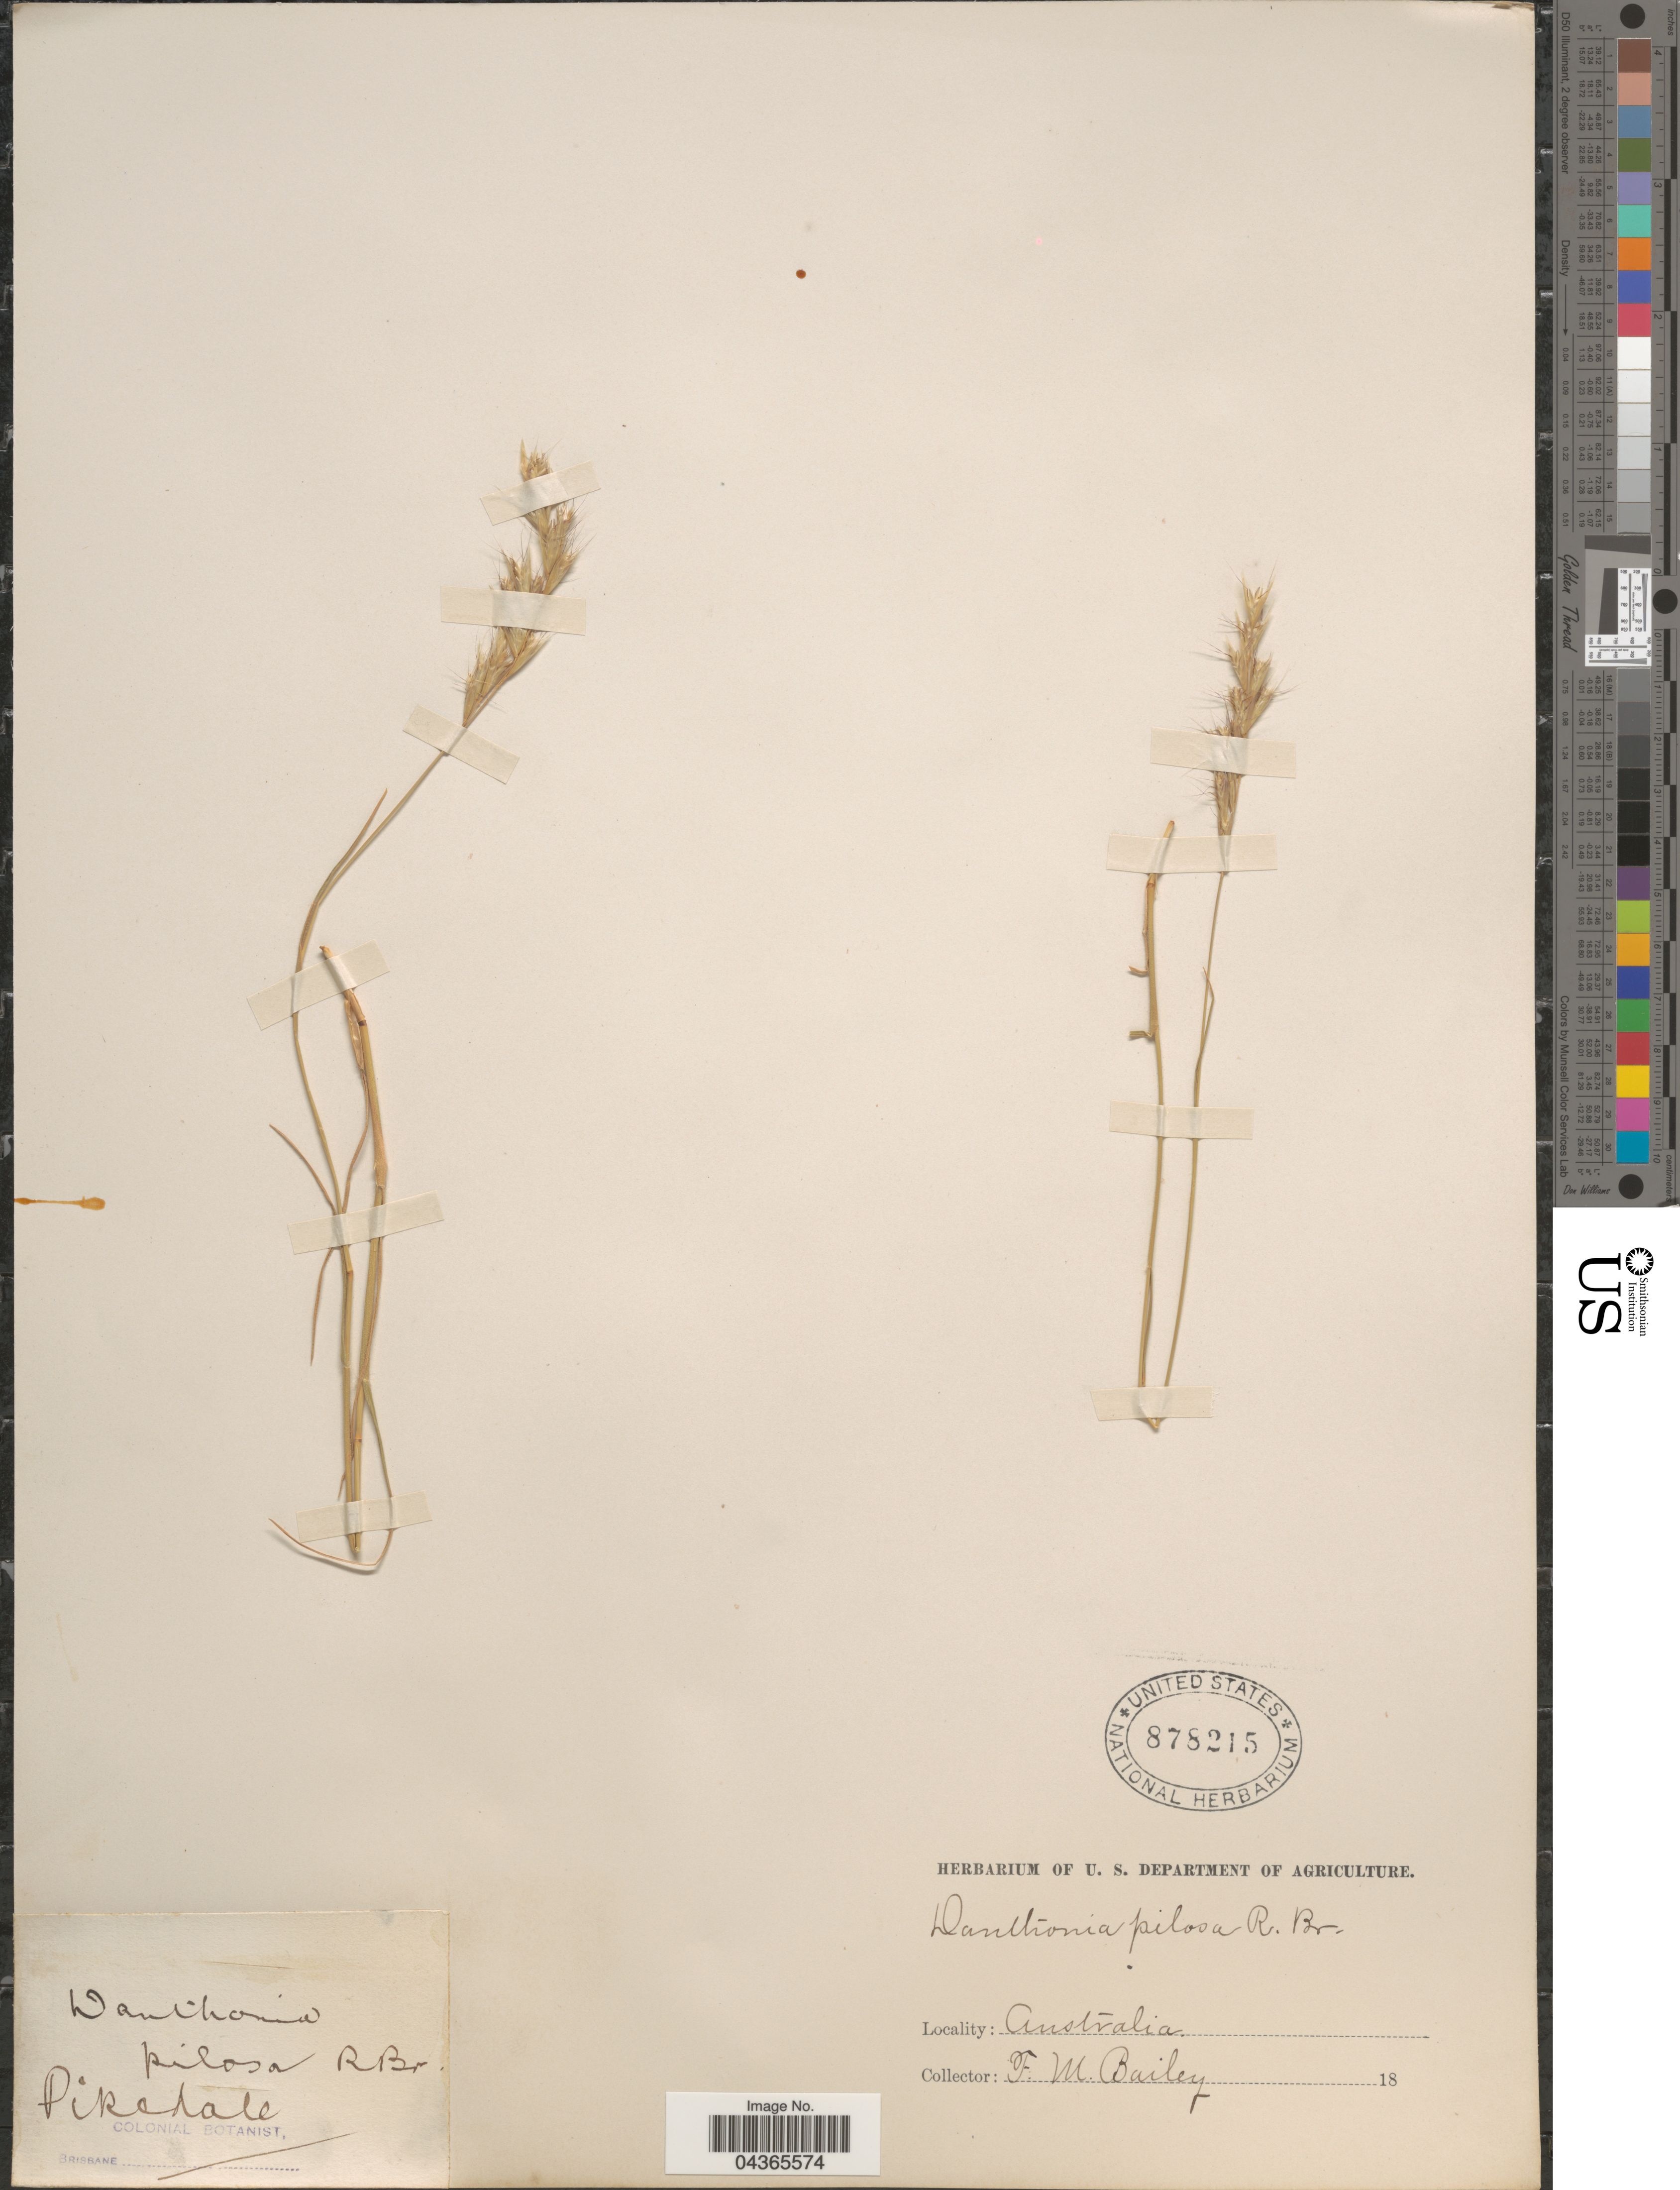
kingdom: Plantae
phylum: Tracheophyta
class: Liliopsida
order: Poales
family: Poaceae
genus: Rytidosperma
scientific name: Rytidosperma pilosum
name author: (R. Br.) Connor & Edgar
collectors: F. M. Bailey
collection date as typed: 18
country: Australia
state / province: Queensland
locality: Pikedale.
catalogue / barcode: US 878215